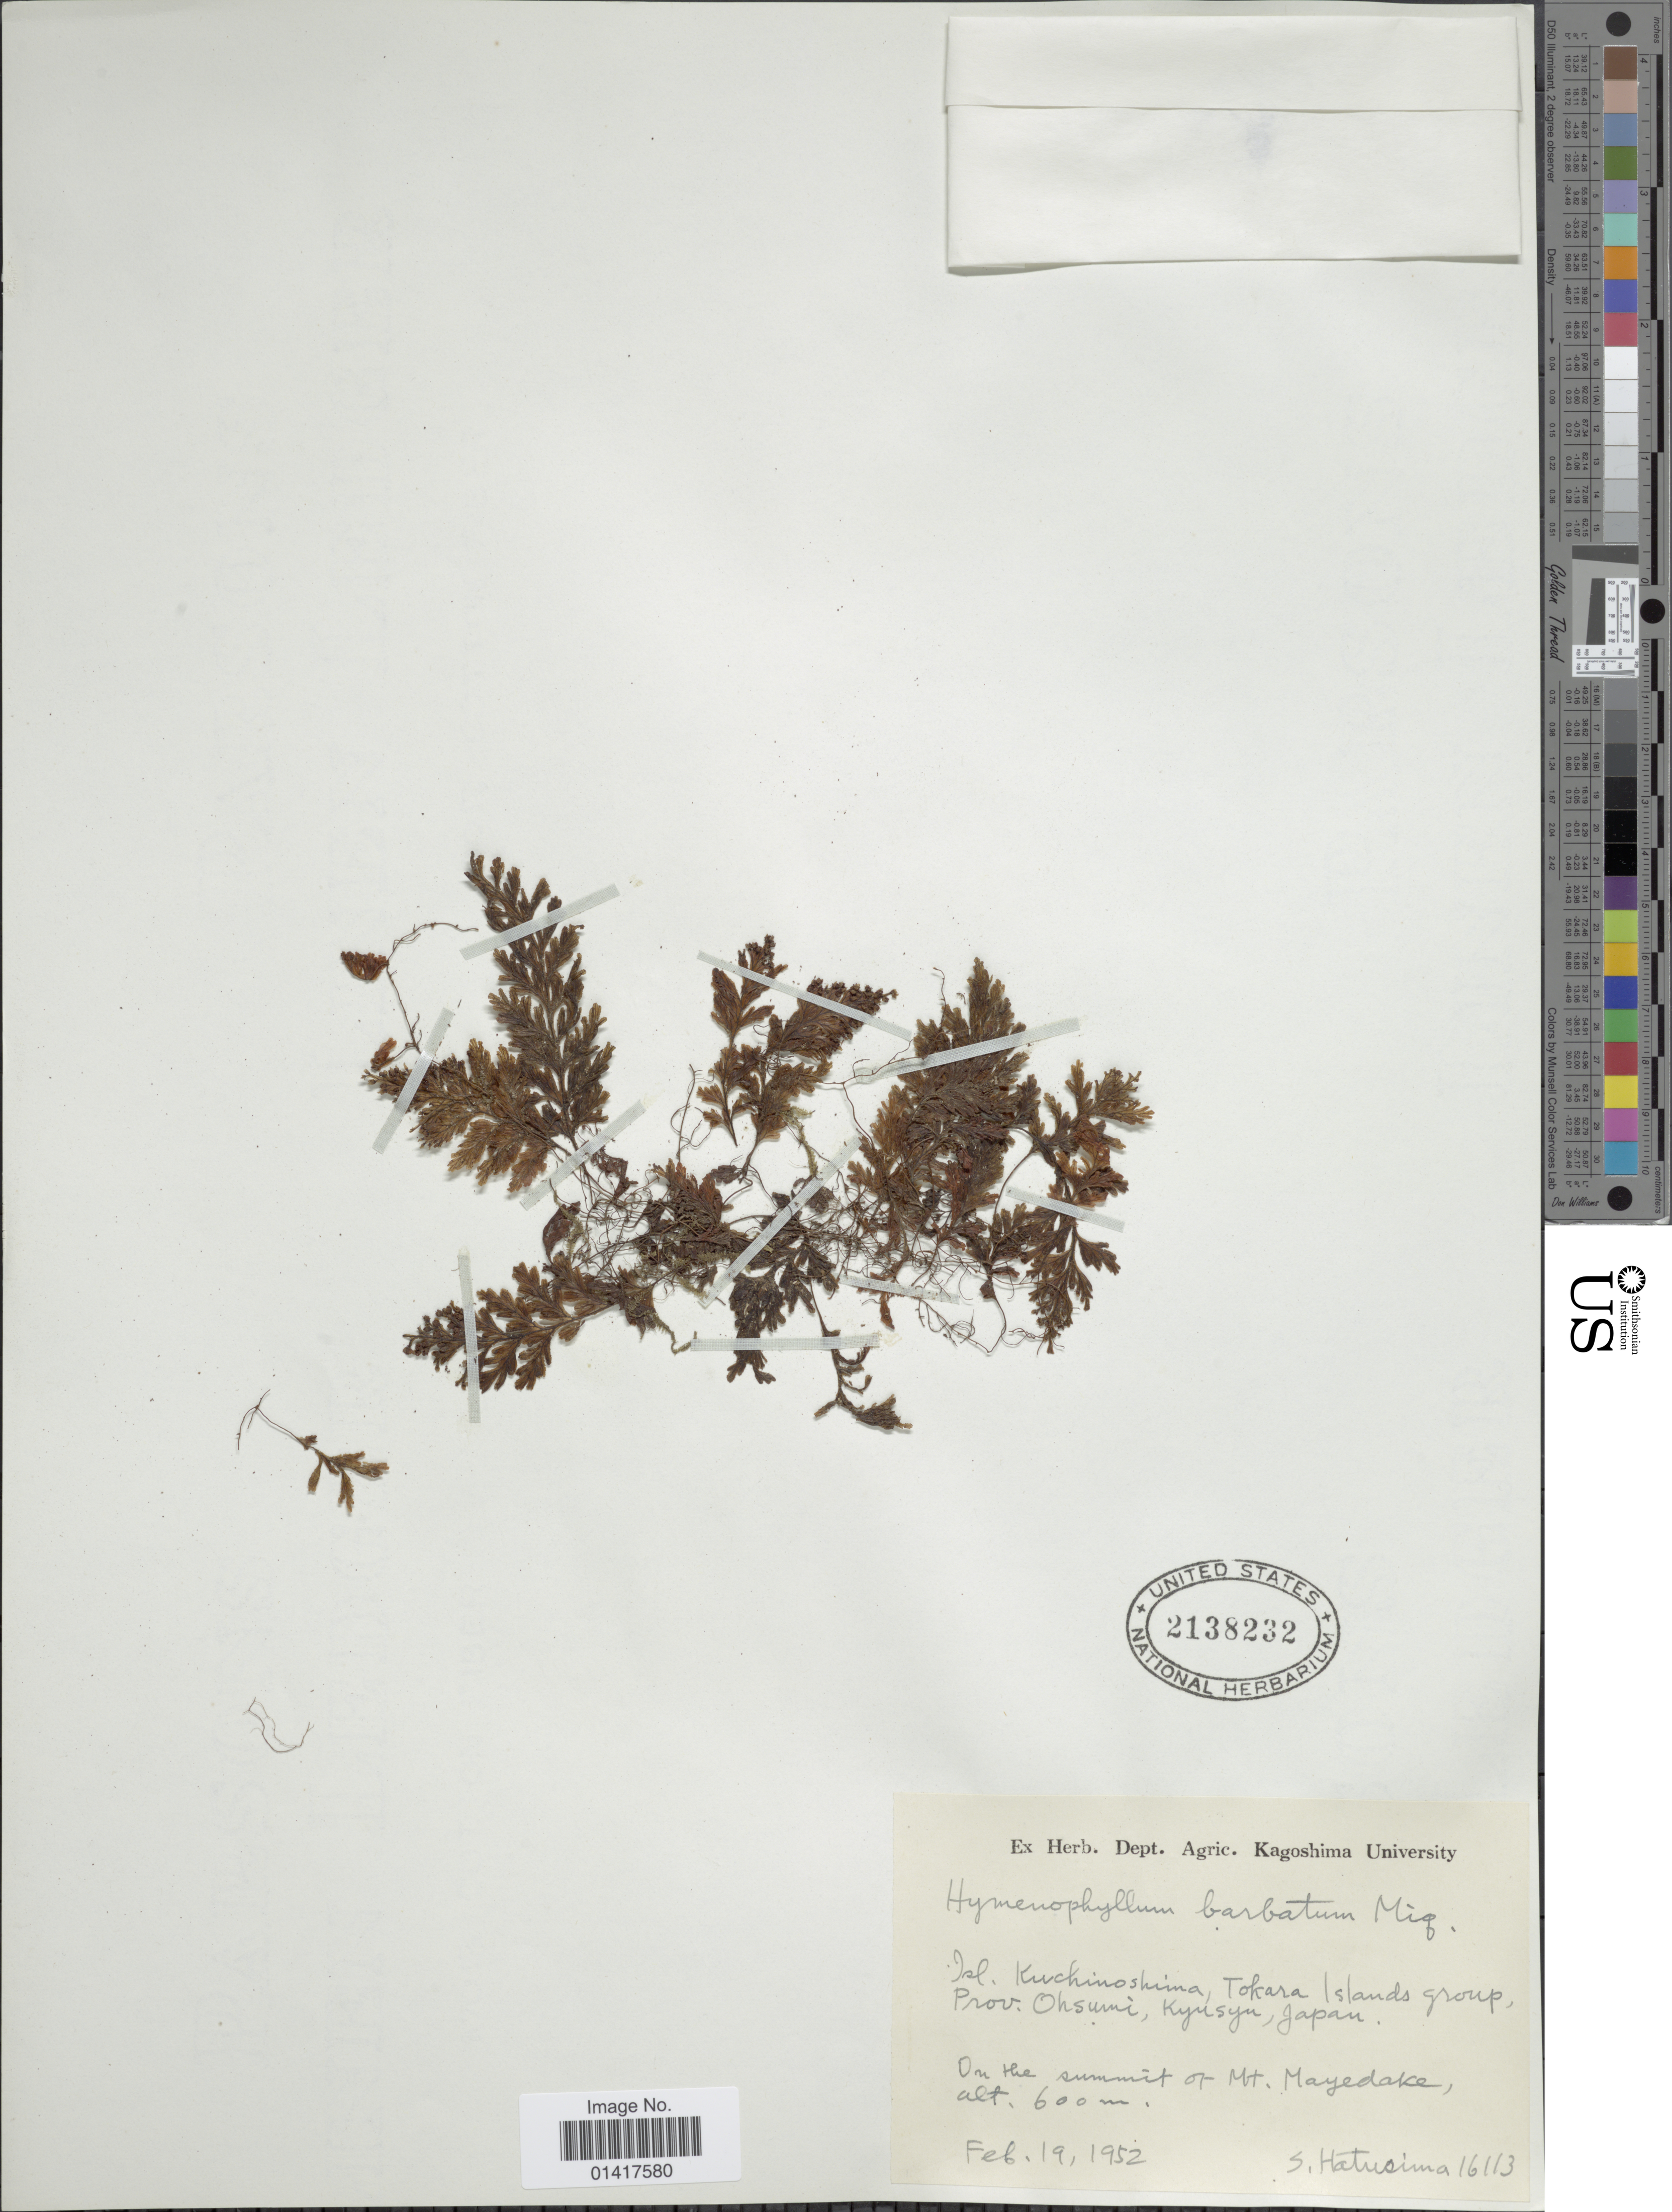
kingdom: Plantae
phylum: Tracheophyta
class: Polypodiopsida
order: Hymenophyllales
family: Hymenophyllaceae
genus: Hymenophyllum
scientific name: Hymenophyllum barbatum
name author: (Bosch) Baker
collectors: S. Hatusima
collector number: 16113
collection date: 1952-02-19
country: Japan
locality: Isl. Kuchinoshima, Tokara Islands group, Prov. Ohsumi, Kyushu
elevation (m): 600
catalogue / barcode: US 2138232